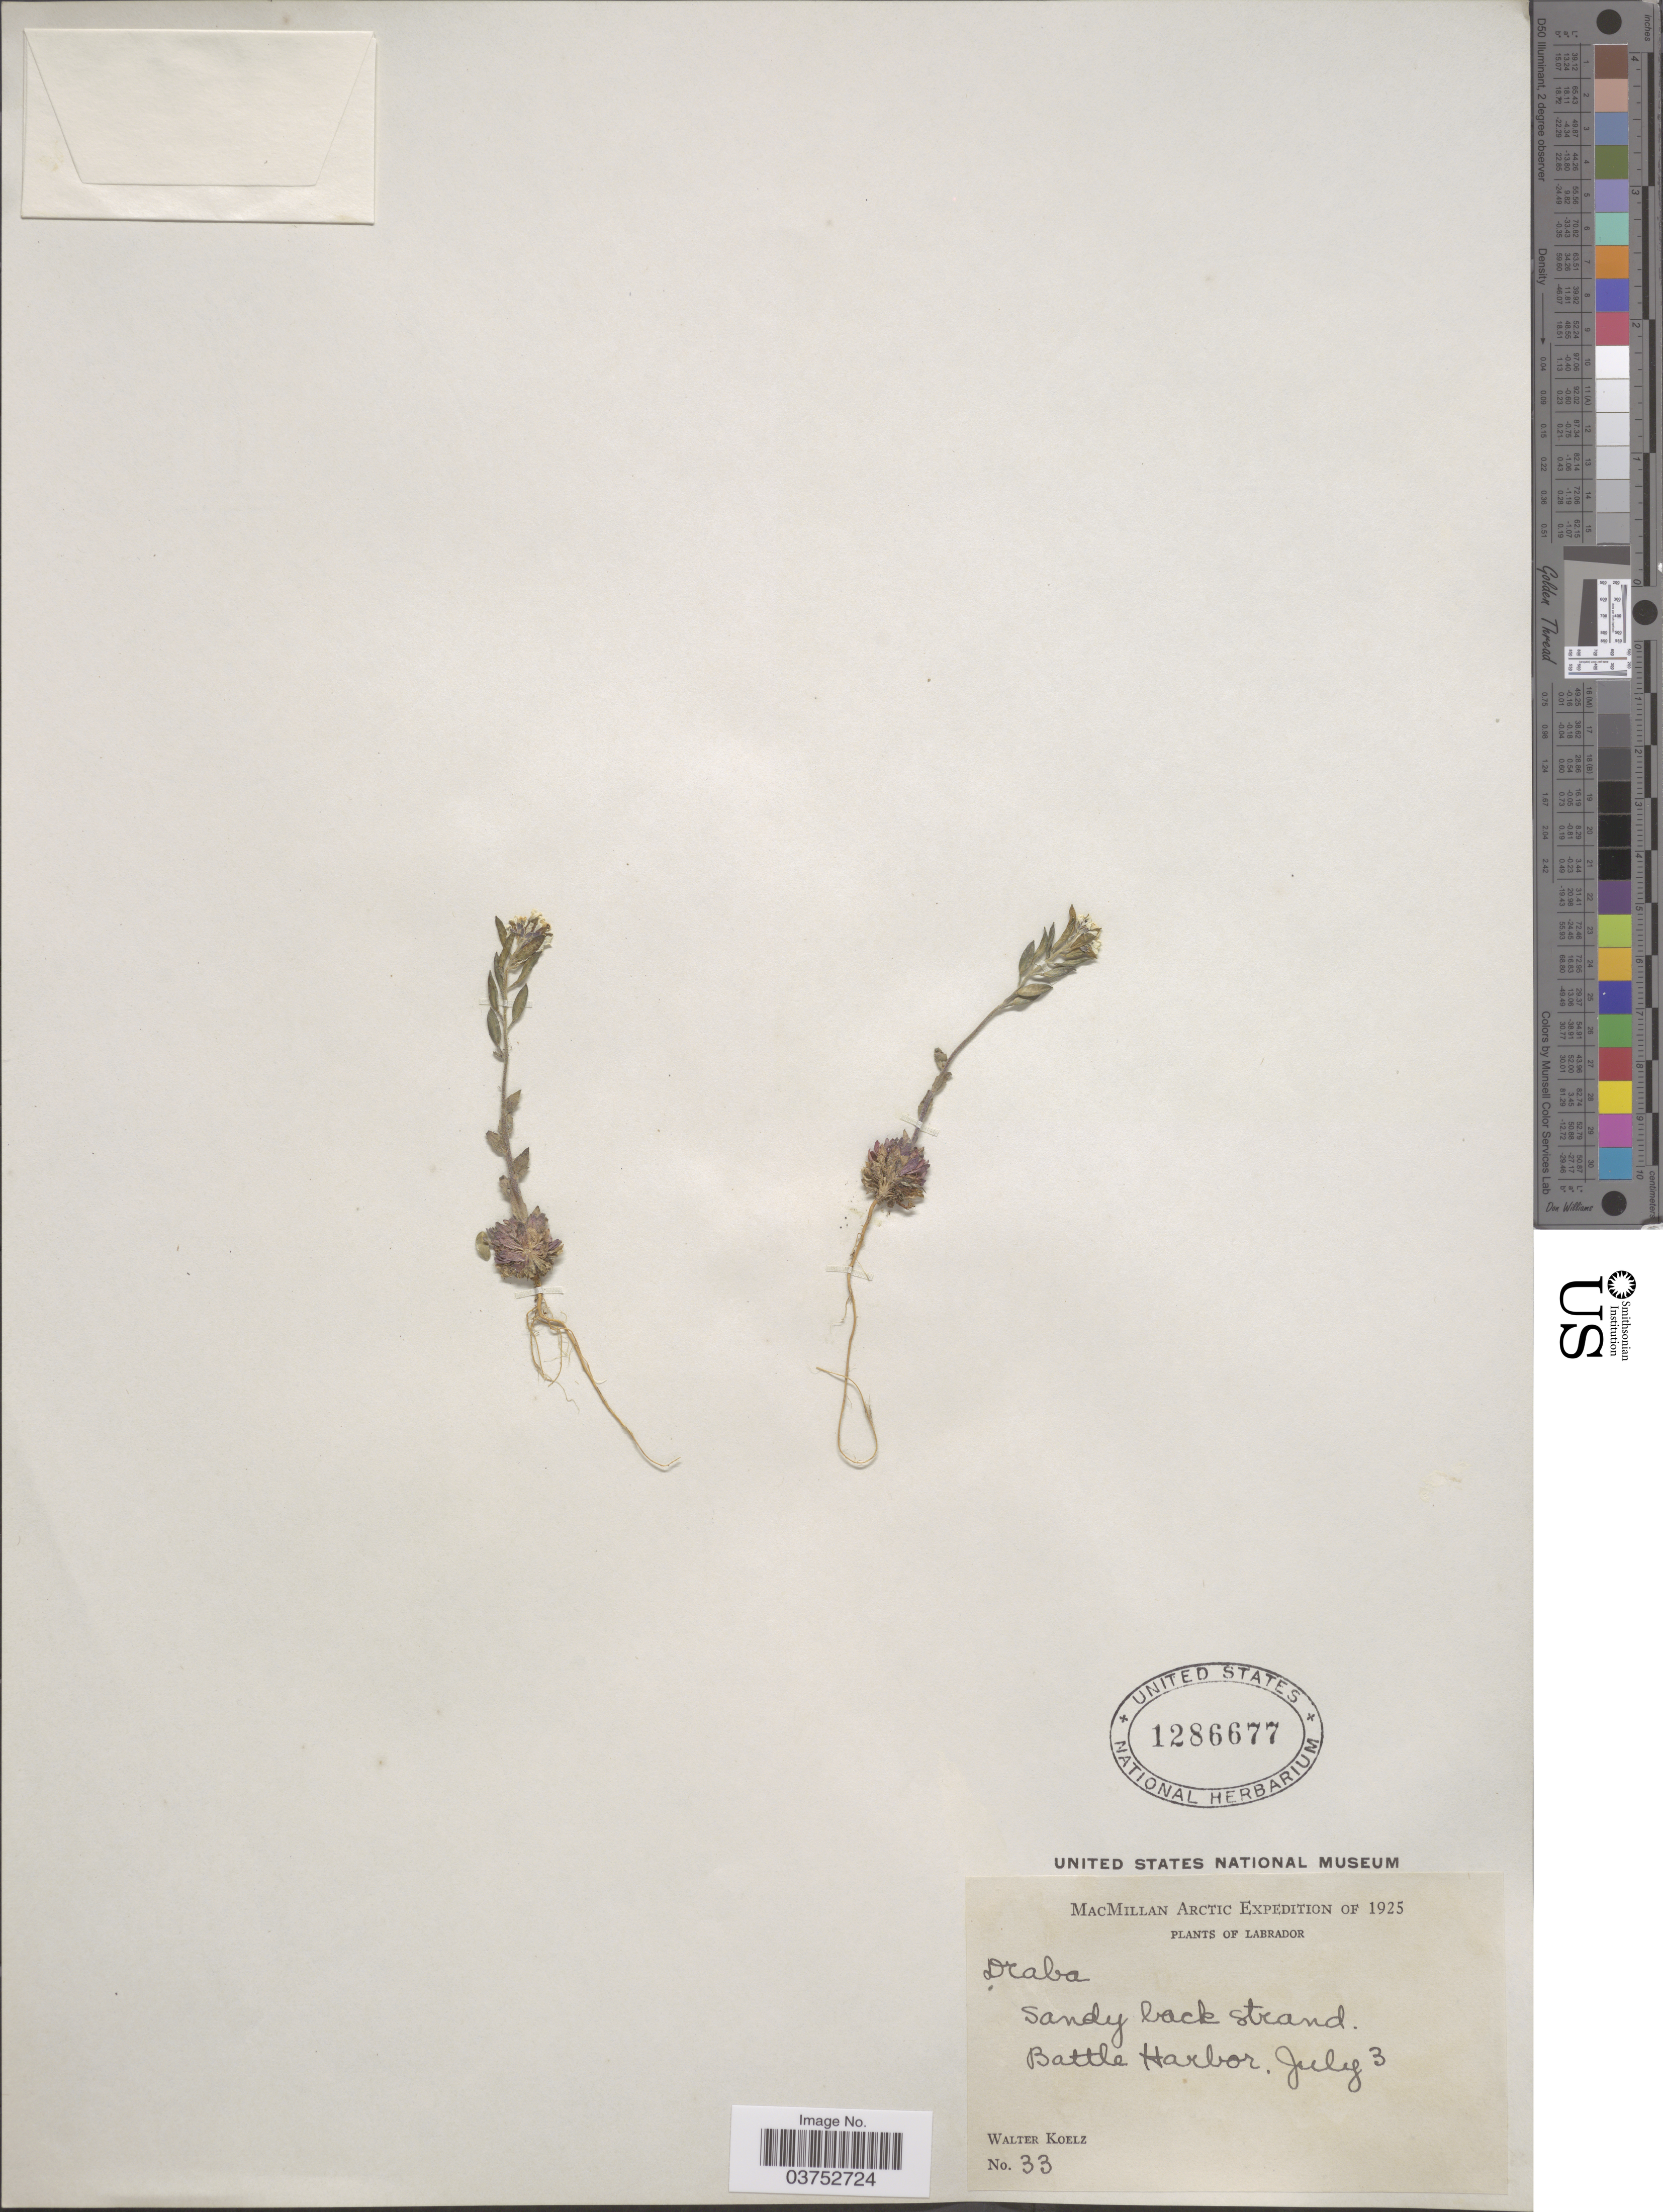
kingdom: Plantae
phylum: Tracheophyta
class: Magnoliopsida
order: Brassicales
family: Brassicaceae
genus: Draba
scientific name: Draba sp.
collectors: W. N. Koelz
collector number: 33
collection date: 1925-07-03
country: Canada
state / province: Newfoundland and Labrador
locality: Labrador. Battle Harbor.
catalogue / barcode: US 1286677